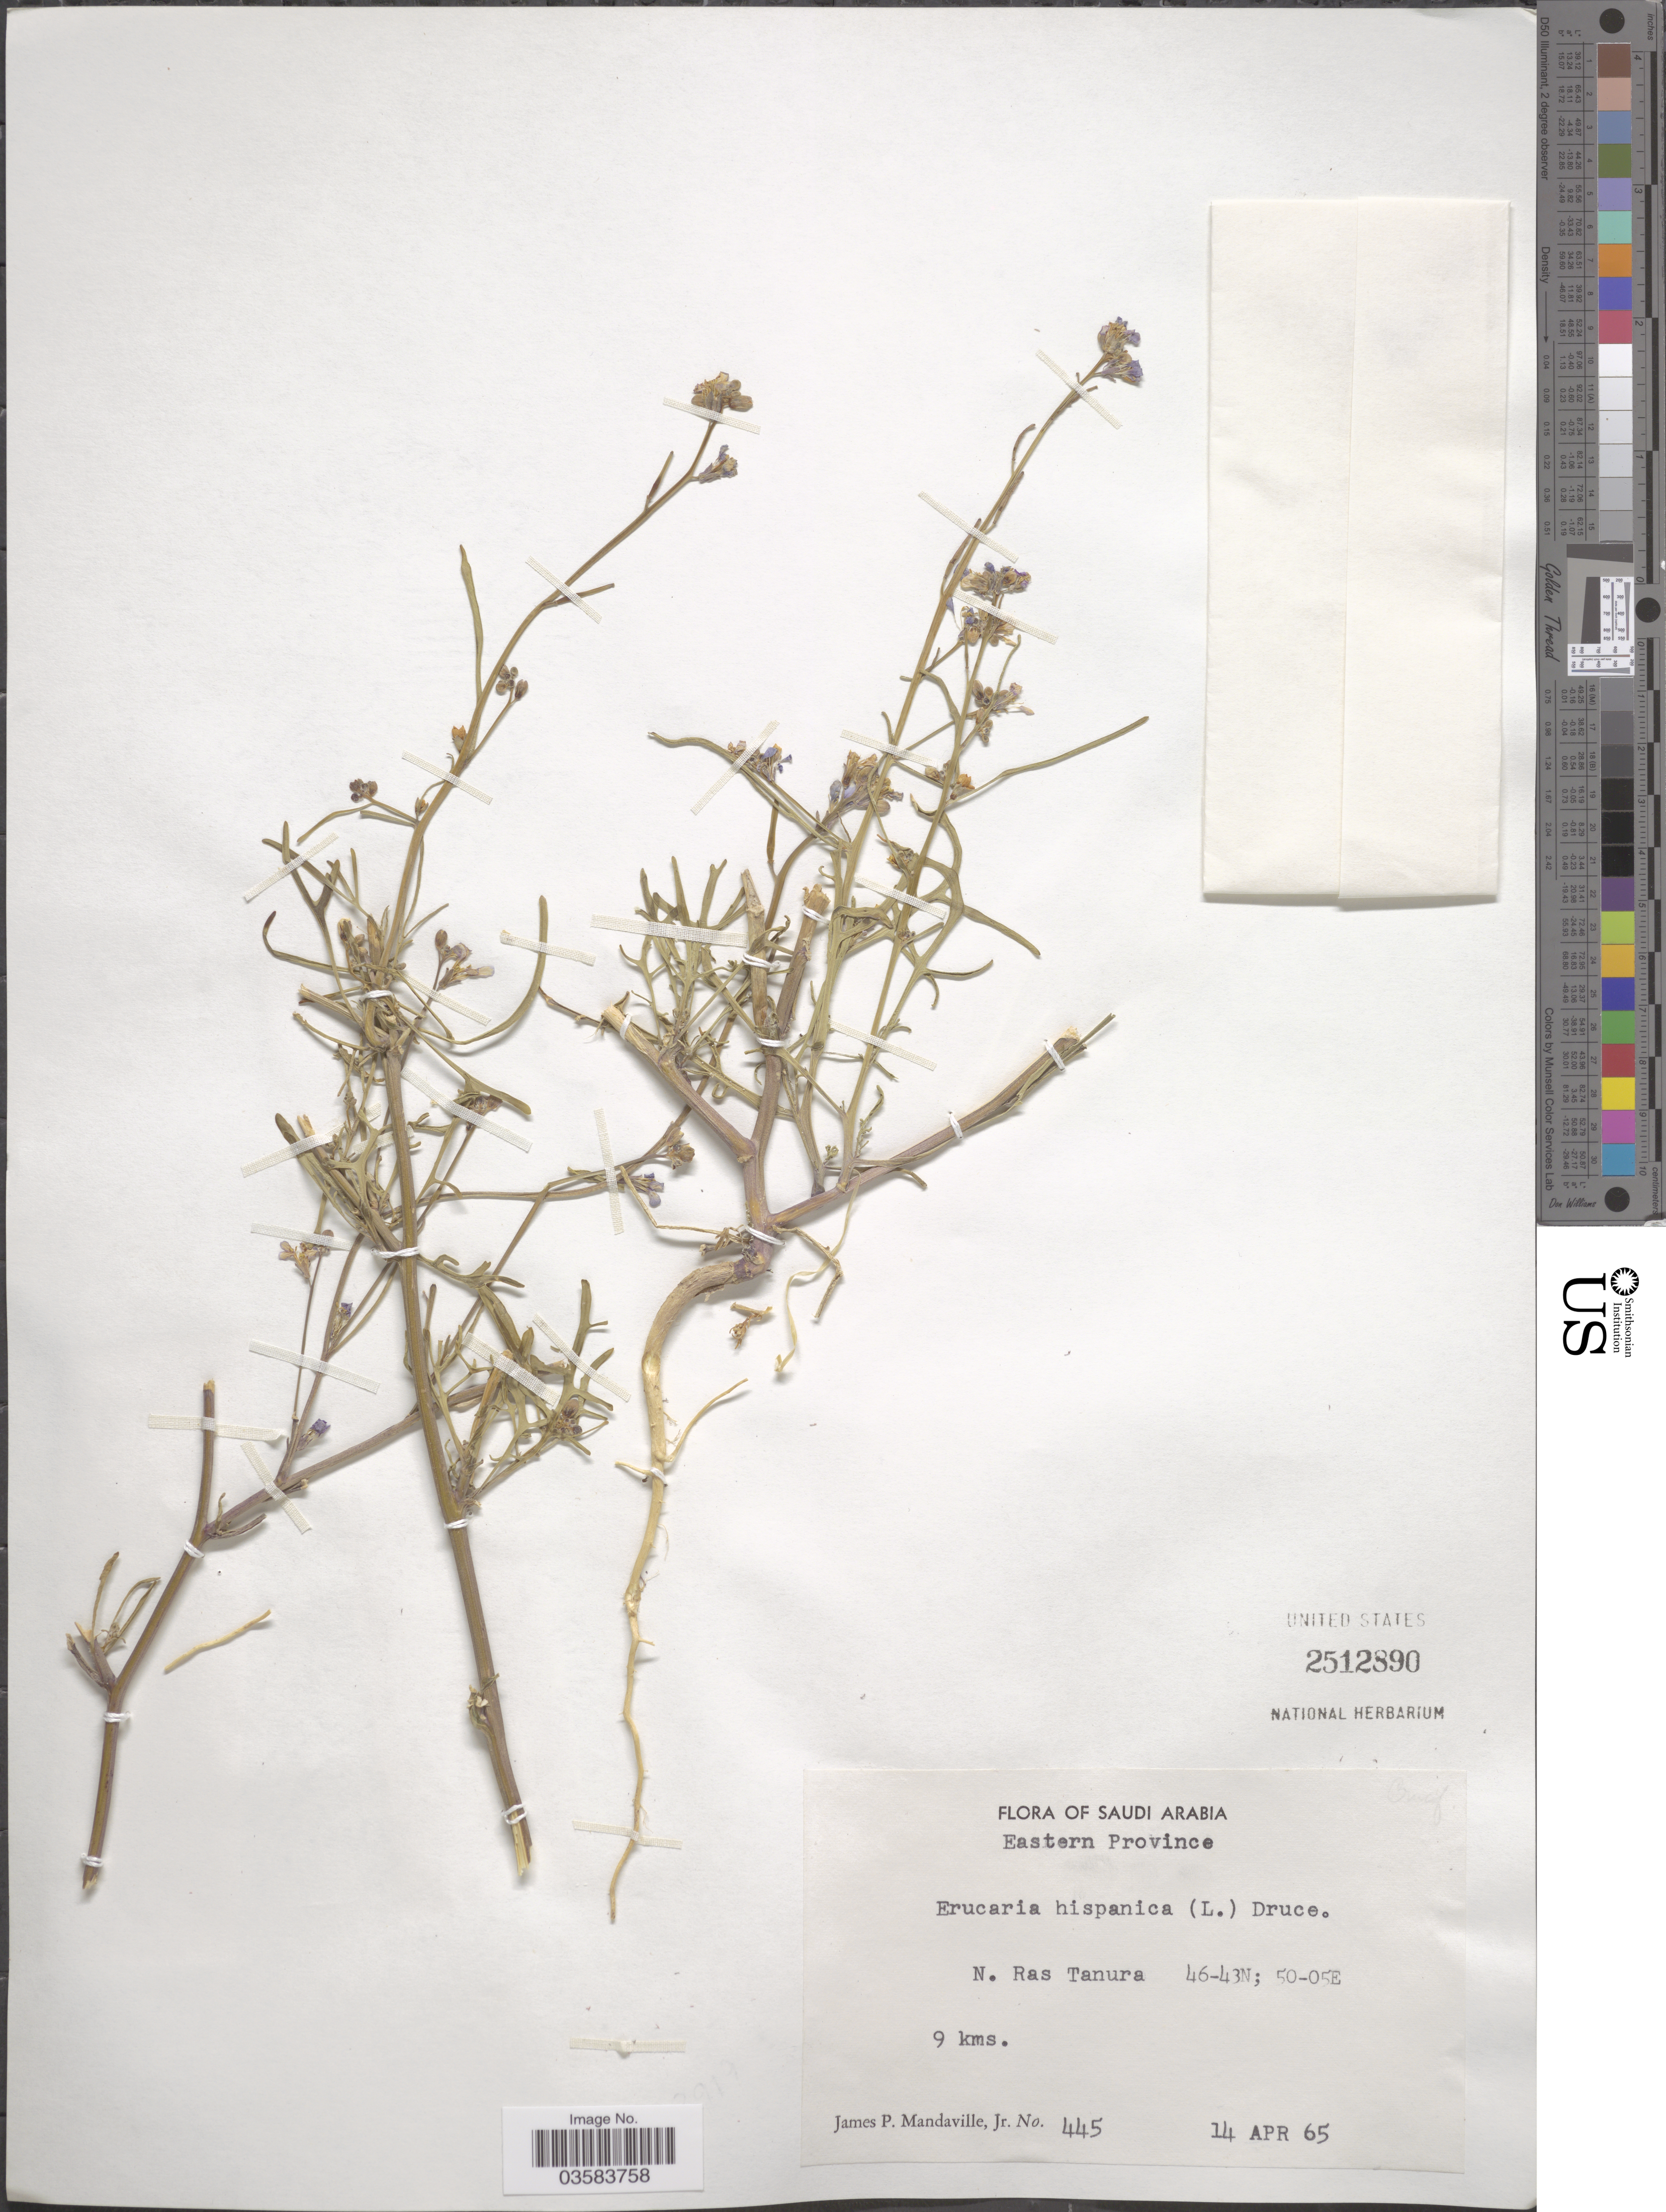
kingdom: Plantae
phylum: Tracheophyta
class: Magnoliopsida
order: Brassicales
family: Brassicaceae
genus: Erucaria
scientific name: Erucaria hispanica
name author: Druce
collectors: J. Mandaville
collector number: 445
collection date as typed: Transcribed d/m/y: 14/4/65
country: Saudi Arabia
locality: Eastern Province, N. Ras Tanura, 9 kms.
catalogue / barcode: US 2512890